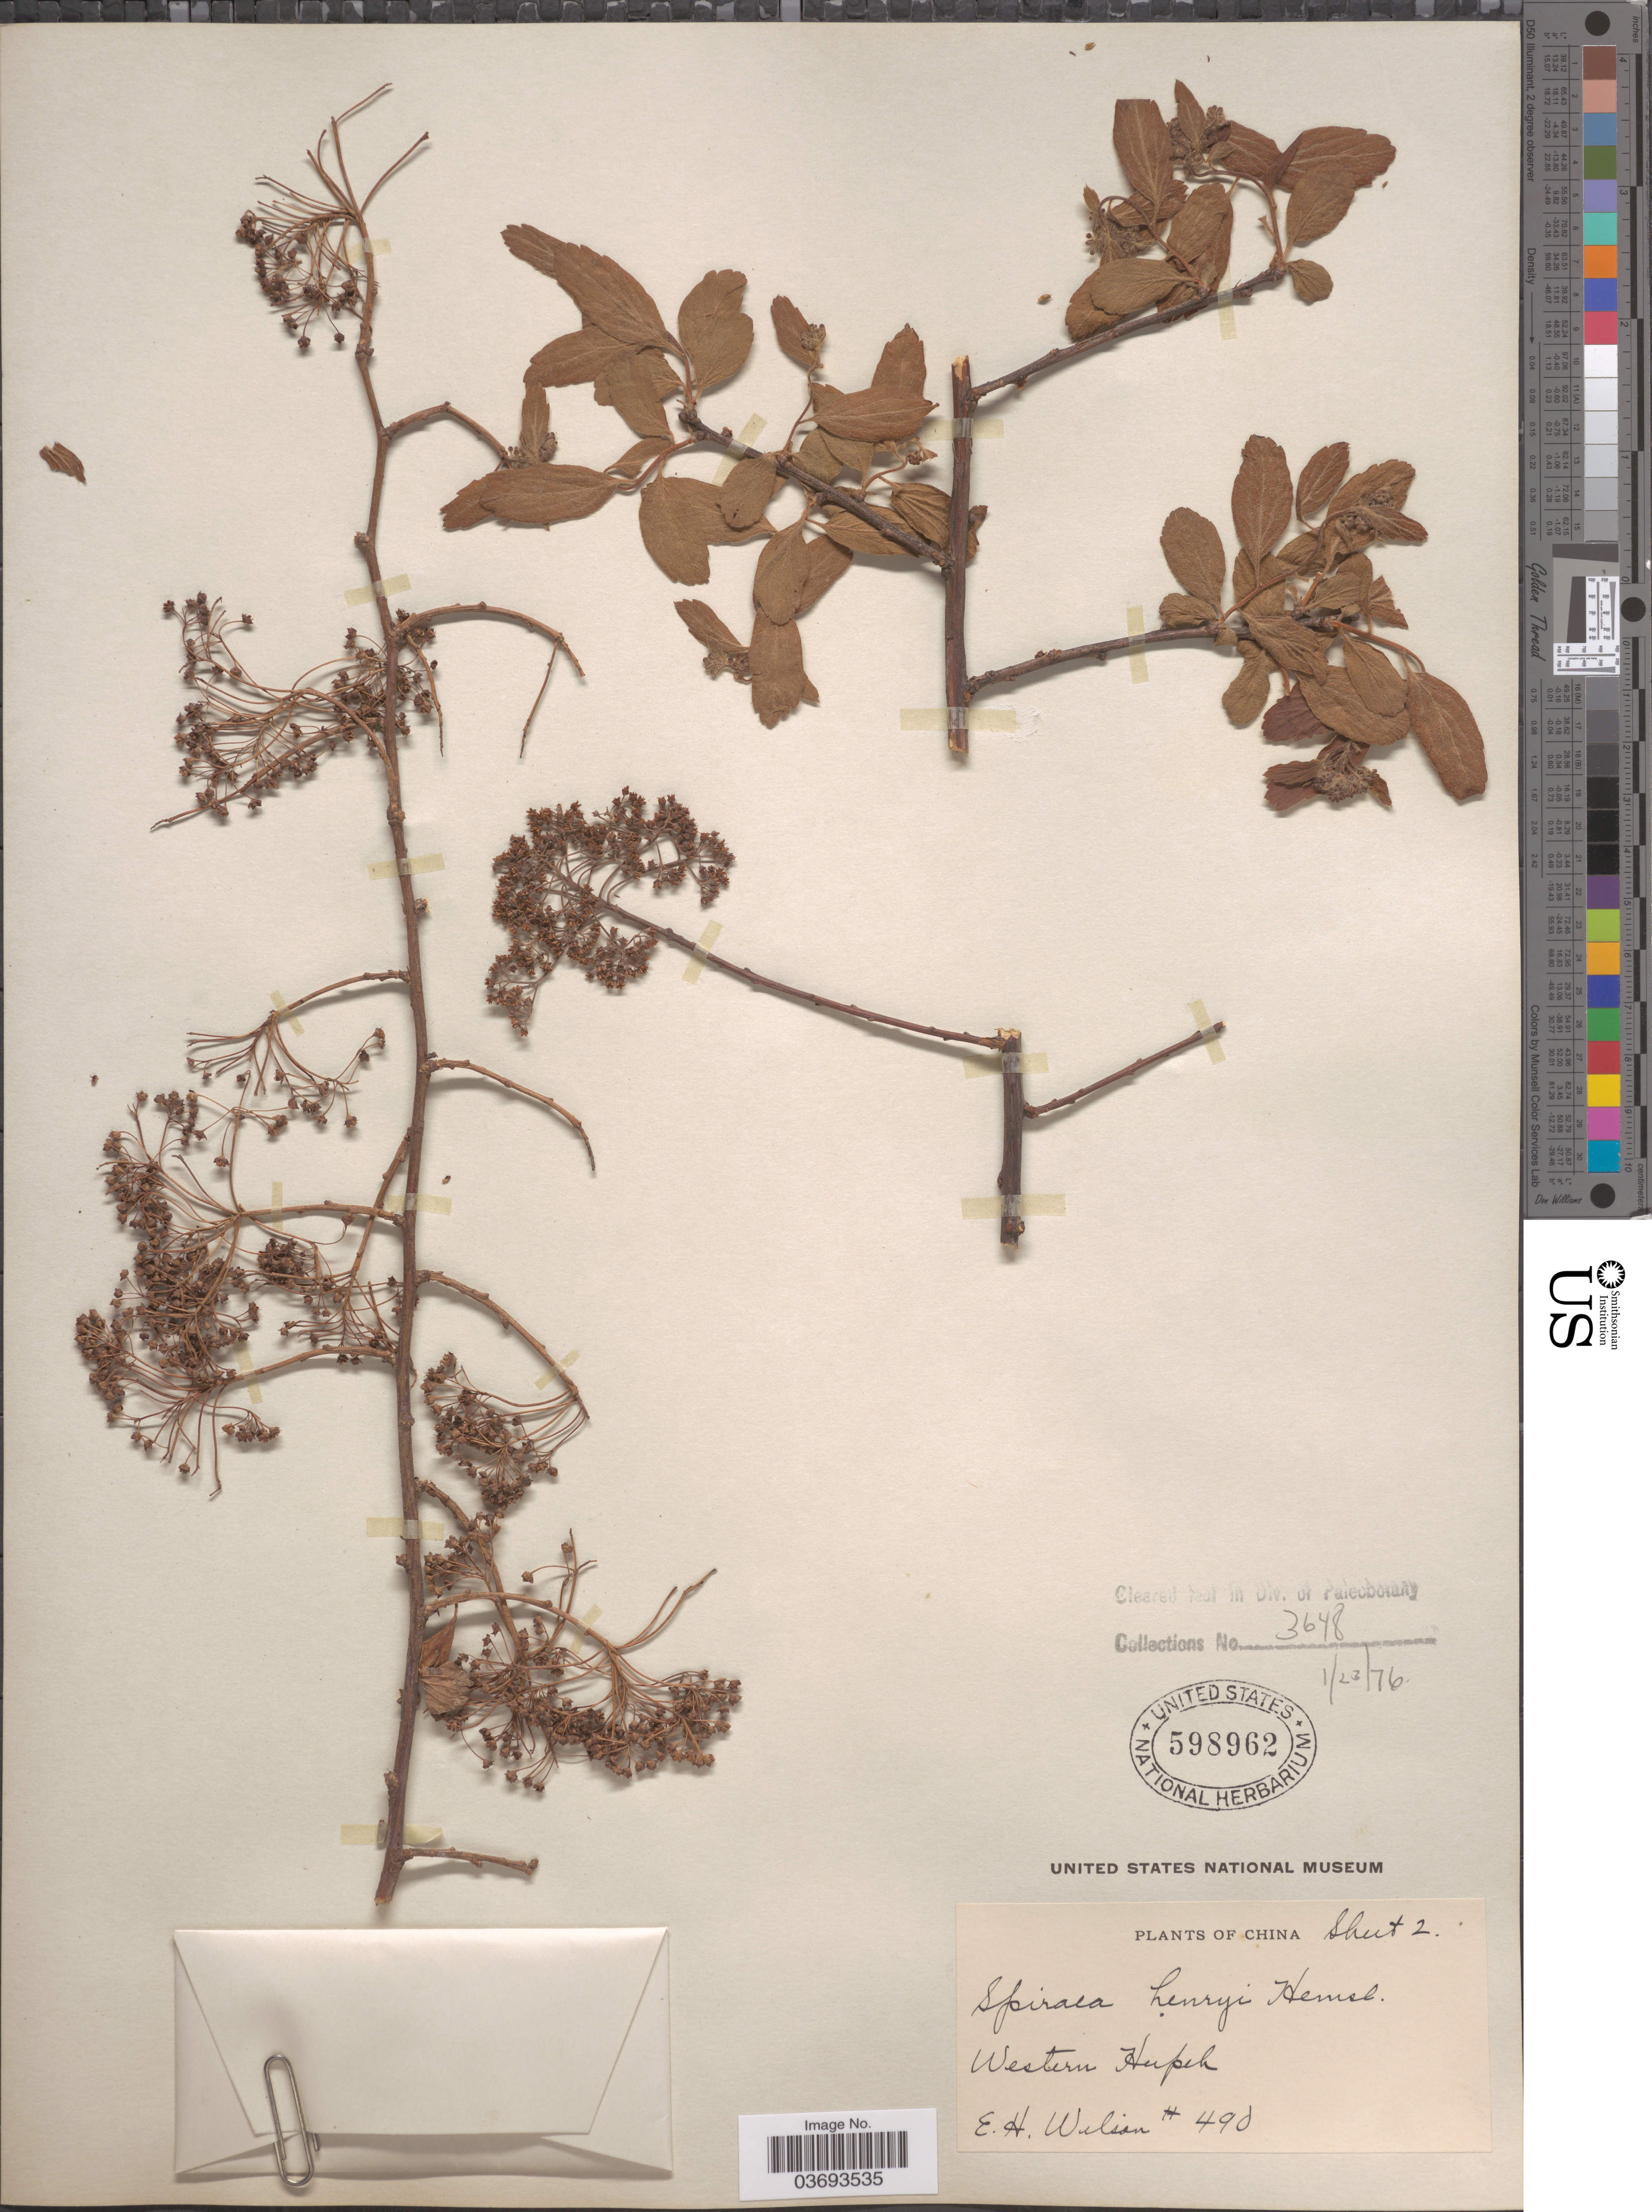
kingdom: Plantae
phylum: Tracheophyta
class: Magnoliopsida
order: Rosales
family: Rosaceae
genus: Spiraea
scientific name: Spiraea henryi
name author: Hemsl.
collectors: E. Wilson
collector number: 490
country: China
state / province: Hubei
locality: Western Hupeh.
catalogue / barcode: US 598962